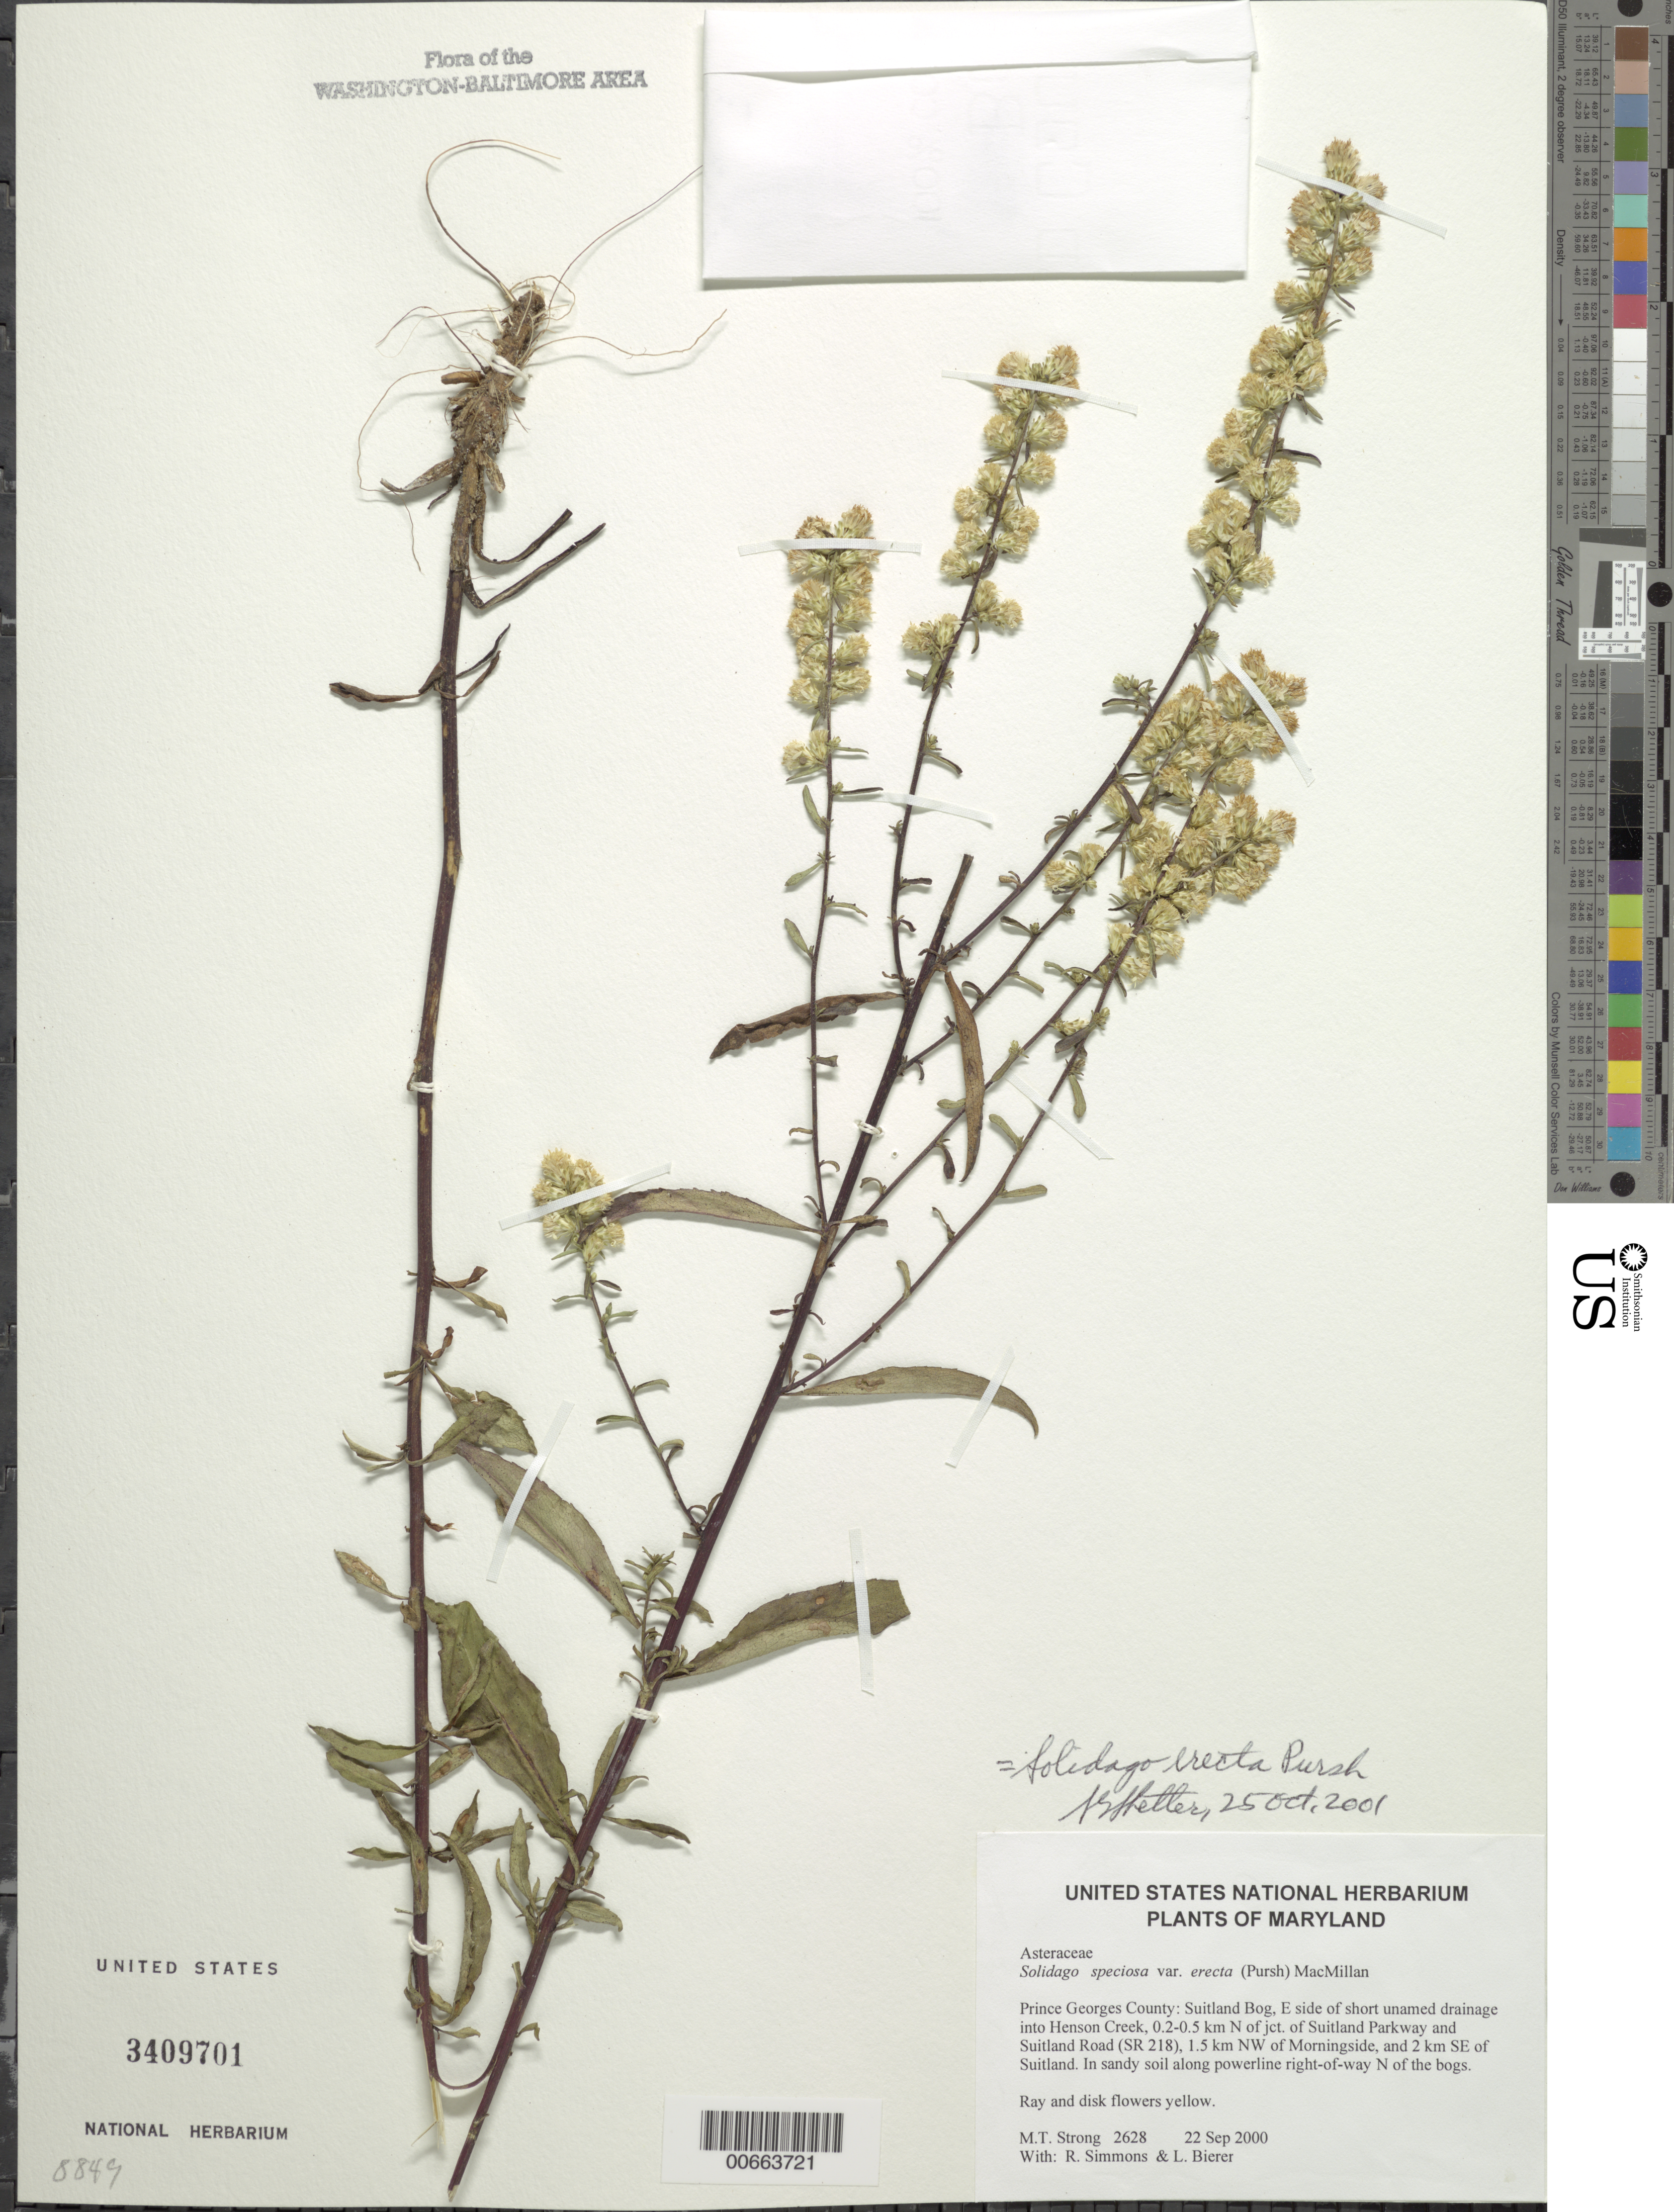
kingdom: Plantae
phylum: Tracheophyta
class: Magnoliopsida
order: Asterales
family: Asteraceae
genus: Solidago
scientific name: Solidago erecta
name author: Pursh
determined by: Shetler, Stanwyn G., (US), NMNH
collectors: M. T. Strong, R. Simmons & L. Beier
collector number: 2628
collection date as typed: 22 Sep 2000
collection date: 2000-09-22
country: United States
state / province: Maryland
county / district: Prince George's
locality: Suitland Bog, E side of short unamed drainage into Henson Creek, 0.2-0.5 km N of jct. of Suitland Parkway and Suitland Road (SR 218), 1.5 km NW of Morningside, and 2 km SE of Suitland.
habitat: In sandy soil along powerline right-of-way N of the bogs.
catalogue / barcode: US 3409701